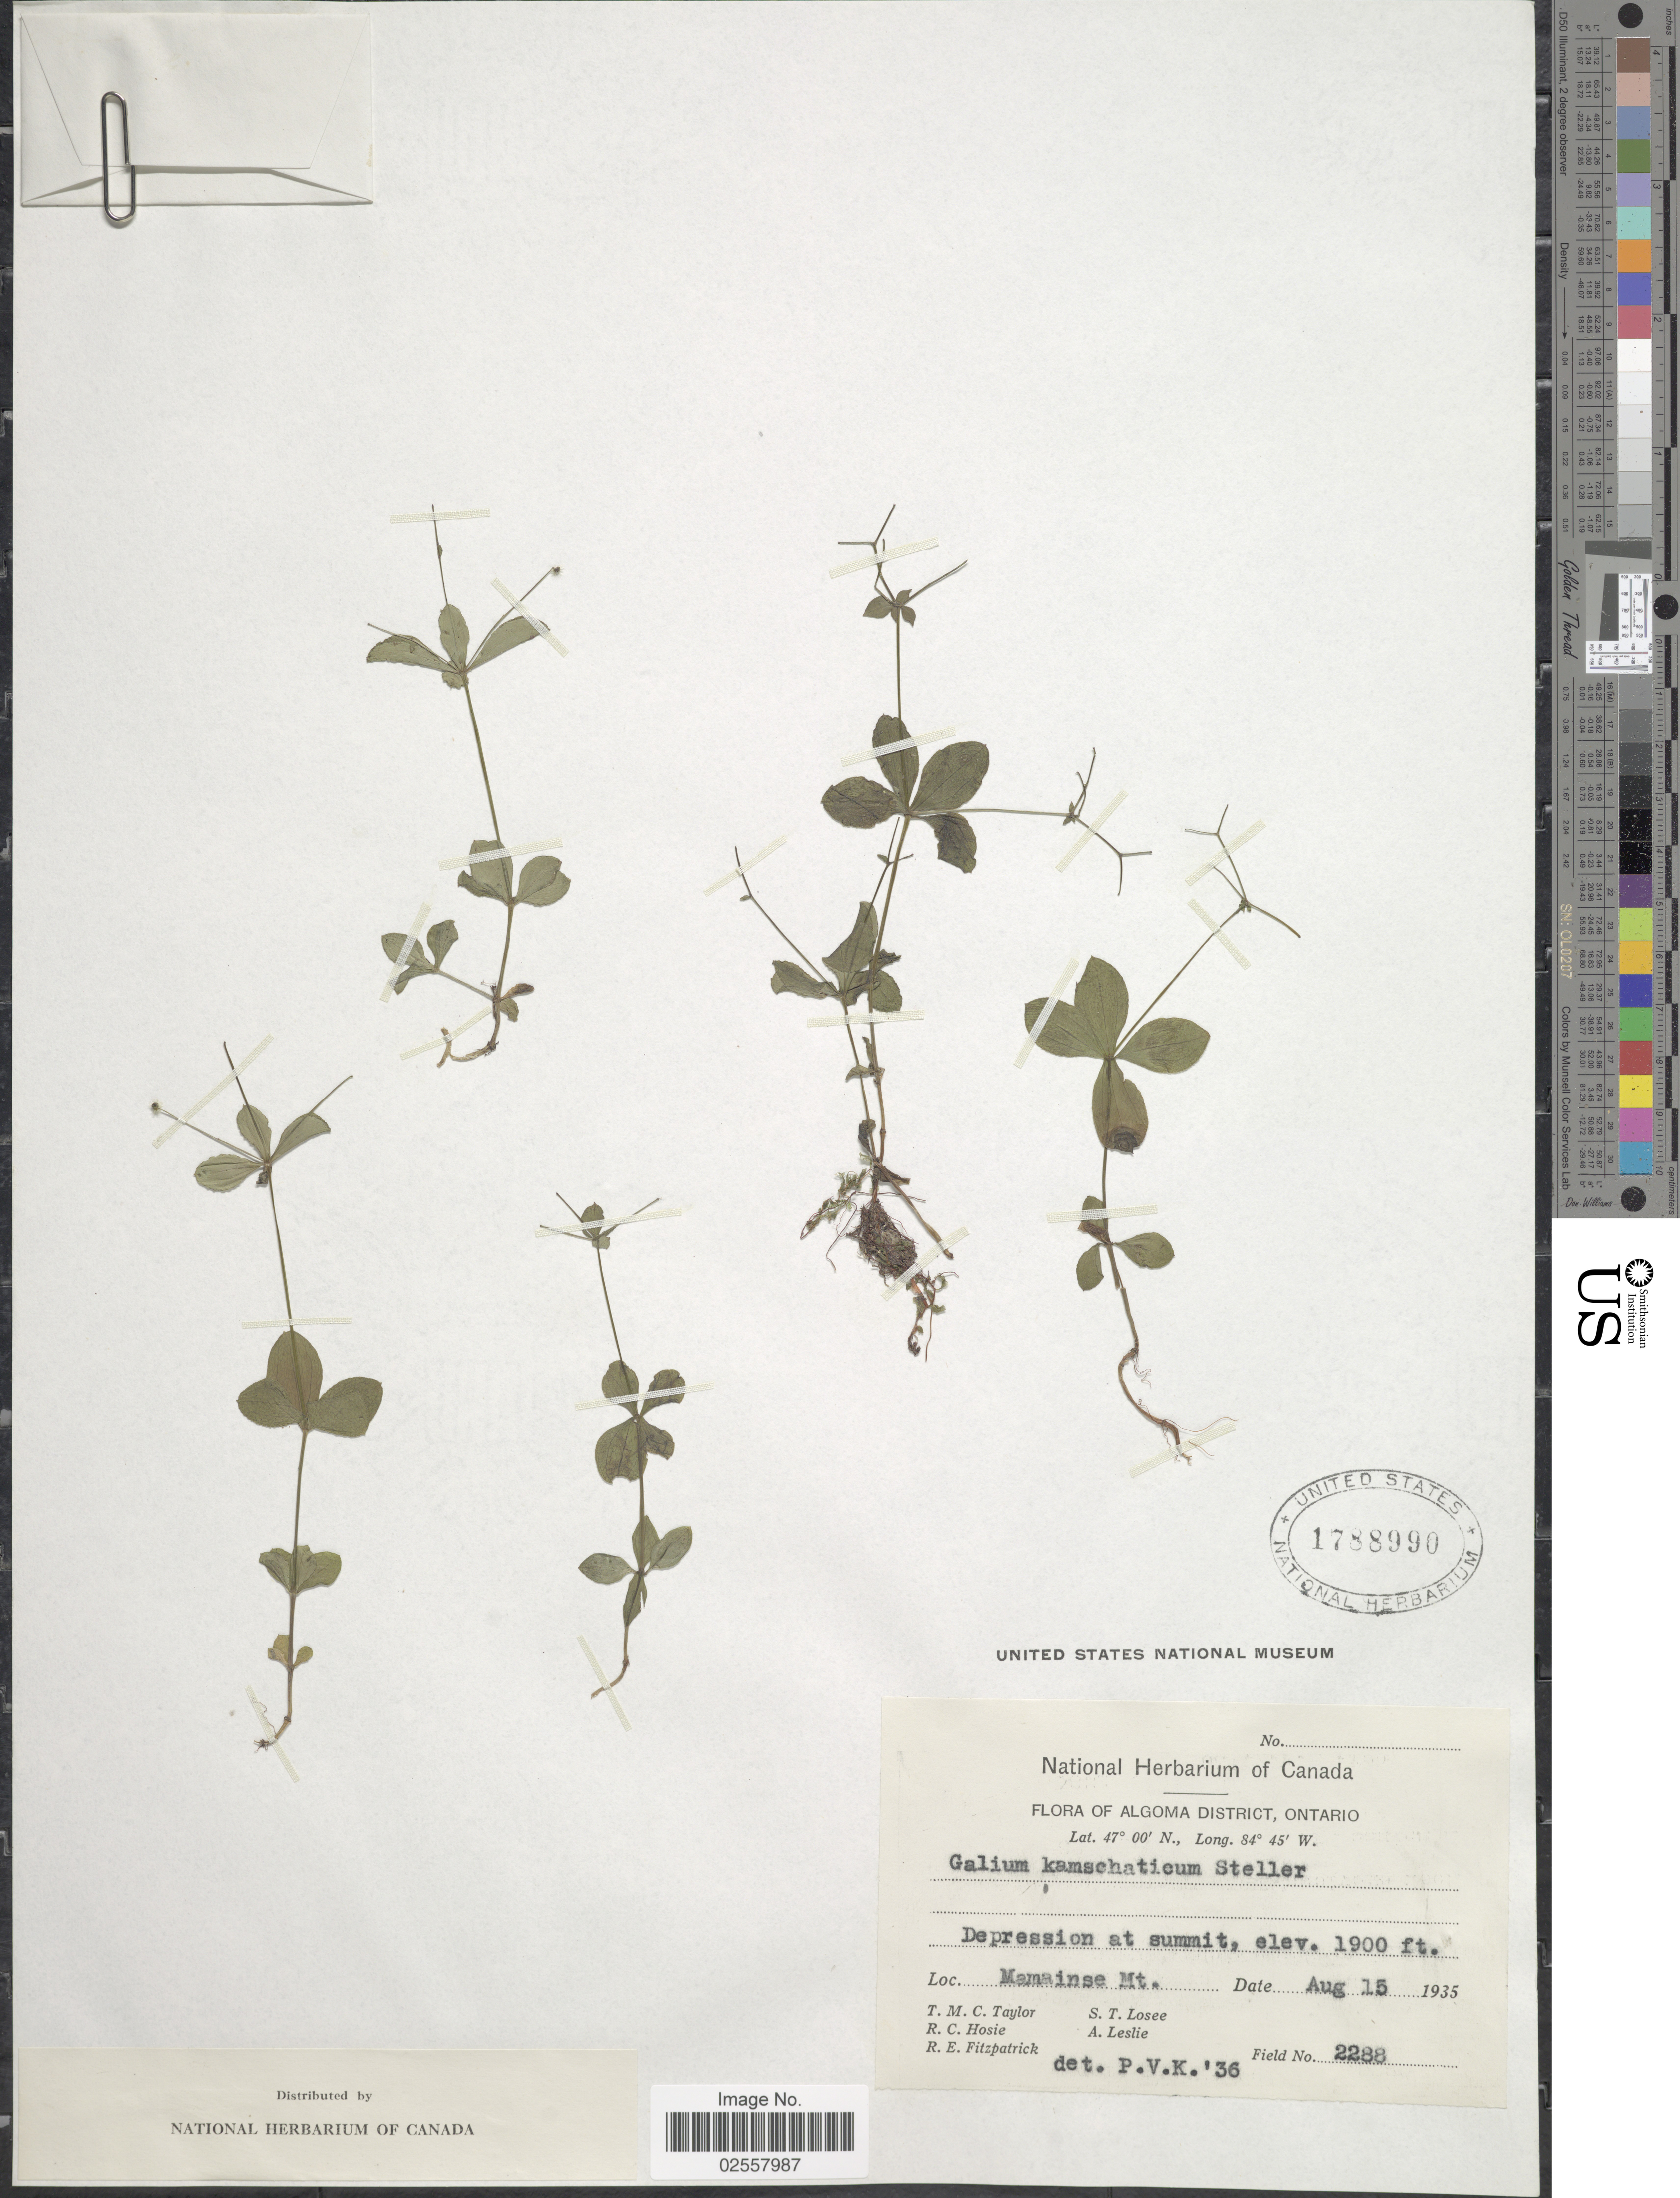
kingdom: Plantae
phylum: Tracheophyta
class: Magnoliopsida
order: Gentianales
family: Rubiaceae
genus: Galium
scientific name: Galium kamtschaticum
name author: Steller ex Schult. & Schult. f.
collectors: T. M. C. Taylor, R. Hosie, R. Fitzpatrick, S. Losee & A. Leslie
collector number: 2288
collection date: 1935-08-15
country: Canada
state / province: Ontario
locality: Algoma Disitrct, Depression at summit, Mamainse Mt.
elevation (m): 579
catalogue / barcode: US 1788990